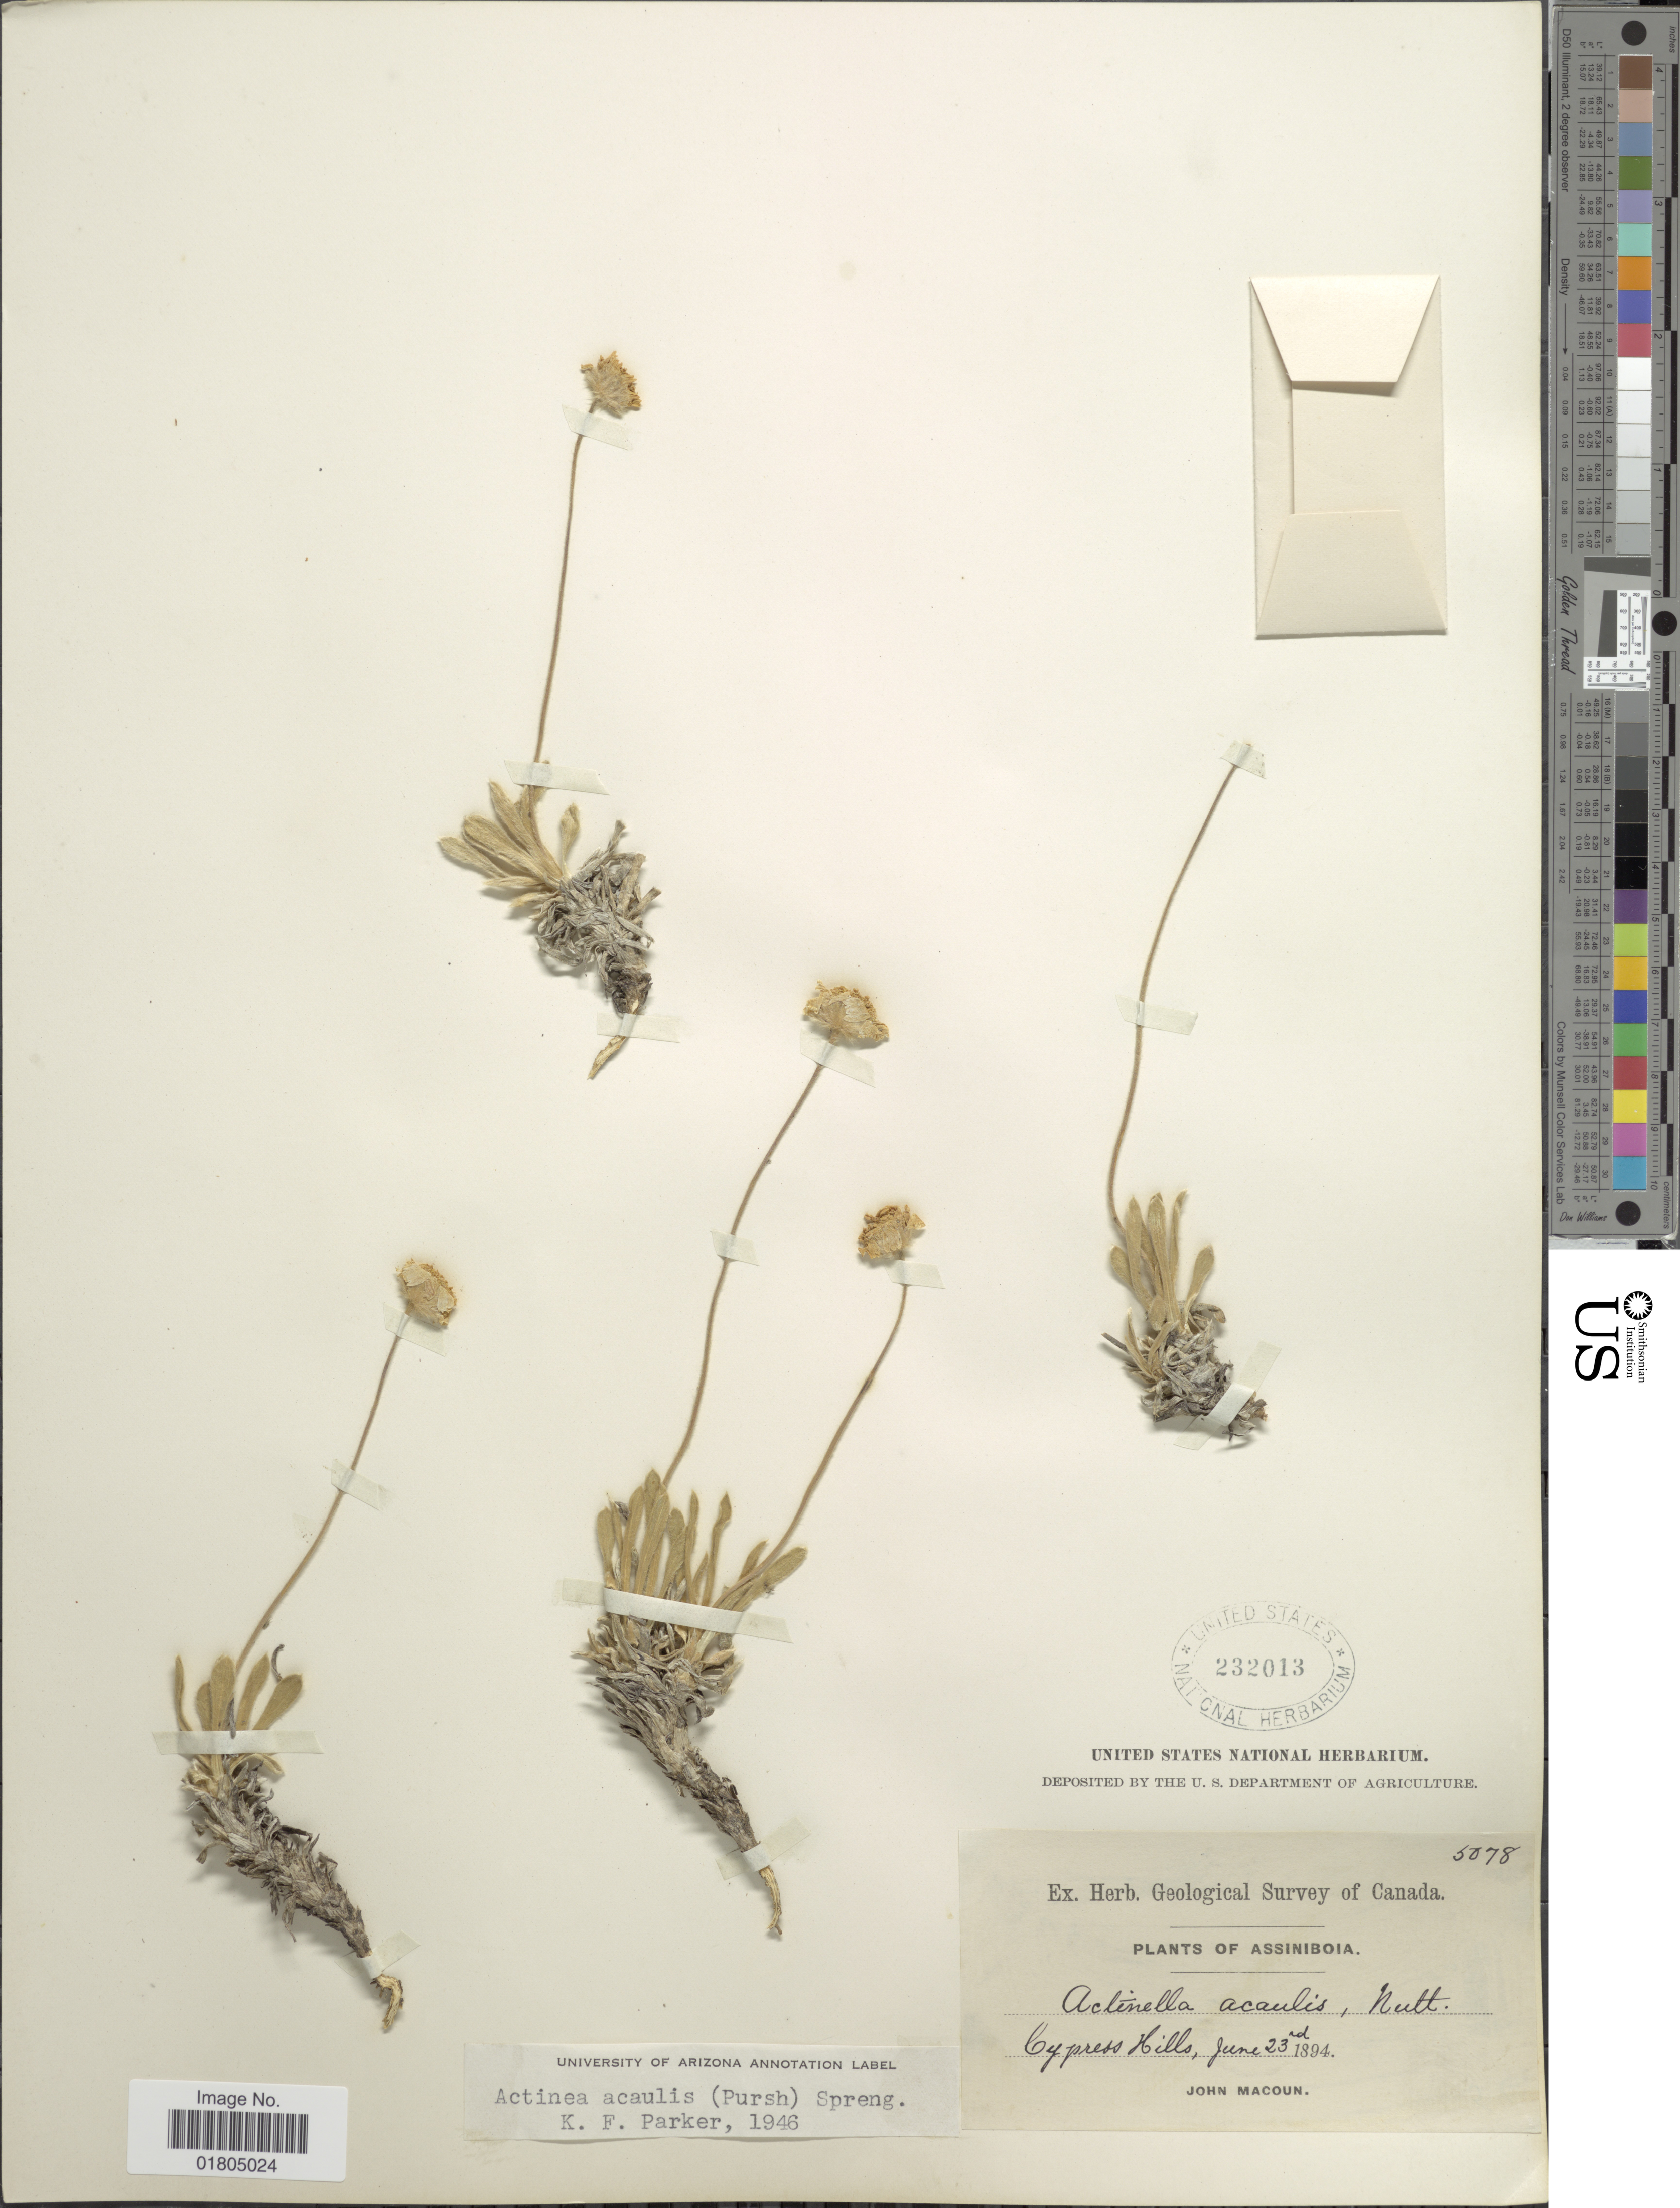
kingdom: Plantae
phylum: Tracheophyta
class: Magnoliopsida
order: Asterales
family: Asteraceae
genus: Actinea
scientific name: Actinea acaulis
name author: (Pursh) Spreng.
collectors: J. Macoun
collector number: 5078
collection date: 1894-06-23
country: Canada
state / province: Saskatchewan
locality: Assiniboia, Cypress Hills.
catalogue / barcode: US 232013